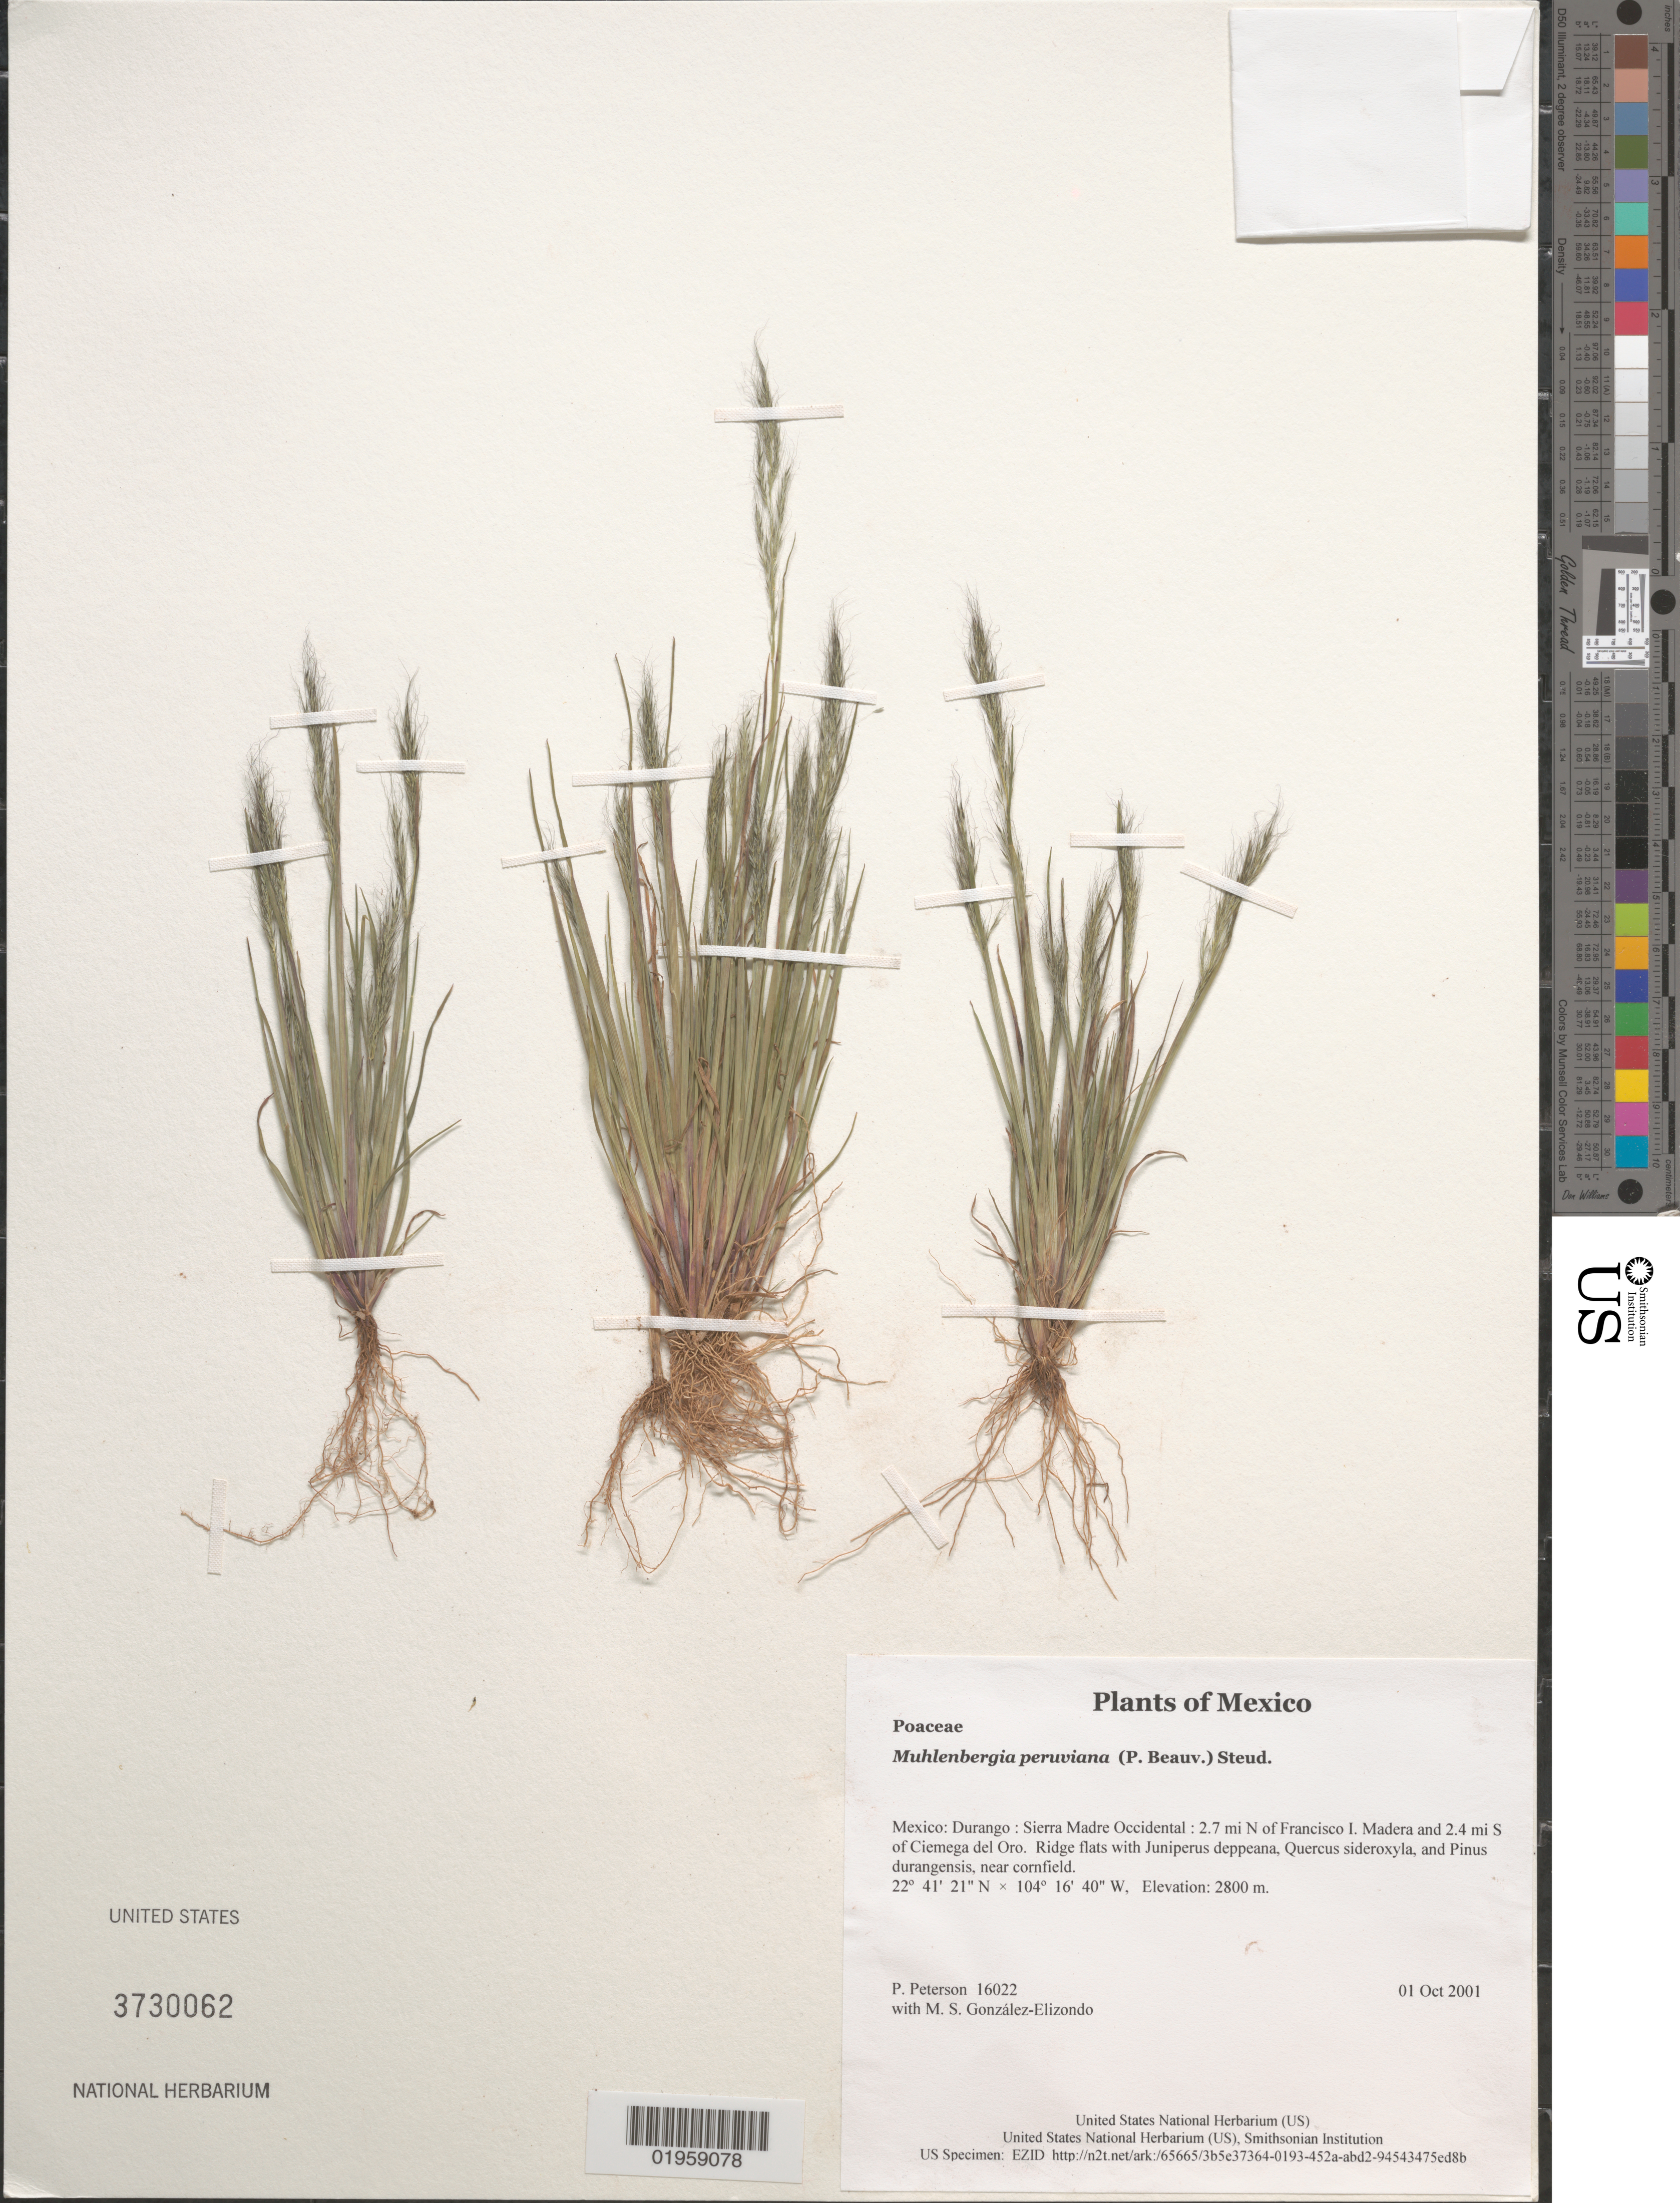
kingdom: Plantae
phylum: Tracheophyta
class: Liliopsida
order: Poales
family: Poaceae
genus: Muhlenbergia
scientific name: Muhlenbergia peruviana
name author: (P. Beauv.) Steud.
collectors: P. M. Peterson & M. S. González-Elizondo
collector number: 16022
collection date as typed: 01 Oct 2001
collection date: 2001-10-01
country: Mexico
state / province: Durango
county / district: Sierra Madre Occidental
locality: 2.7 mi N of Francisco I. Madera and 2.4 mi S of Ciemega del Oro. Ridge flats with Juniperus deppeana, Quercus sideroxyla, and Pinus durangensis, near cornfield.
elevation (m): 2800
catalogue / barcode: US 3730062